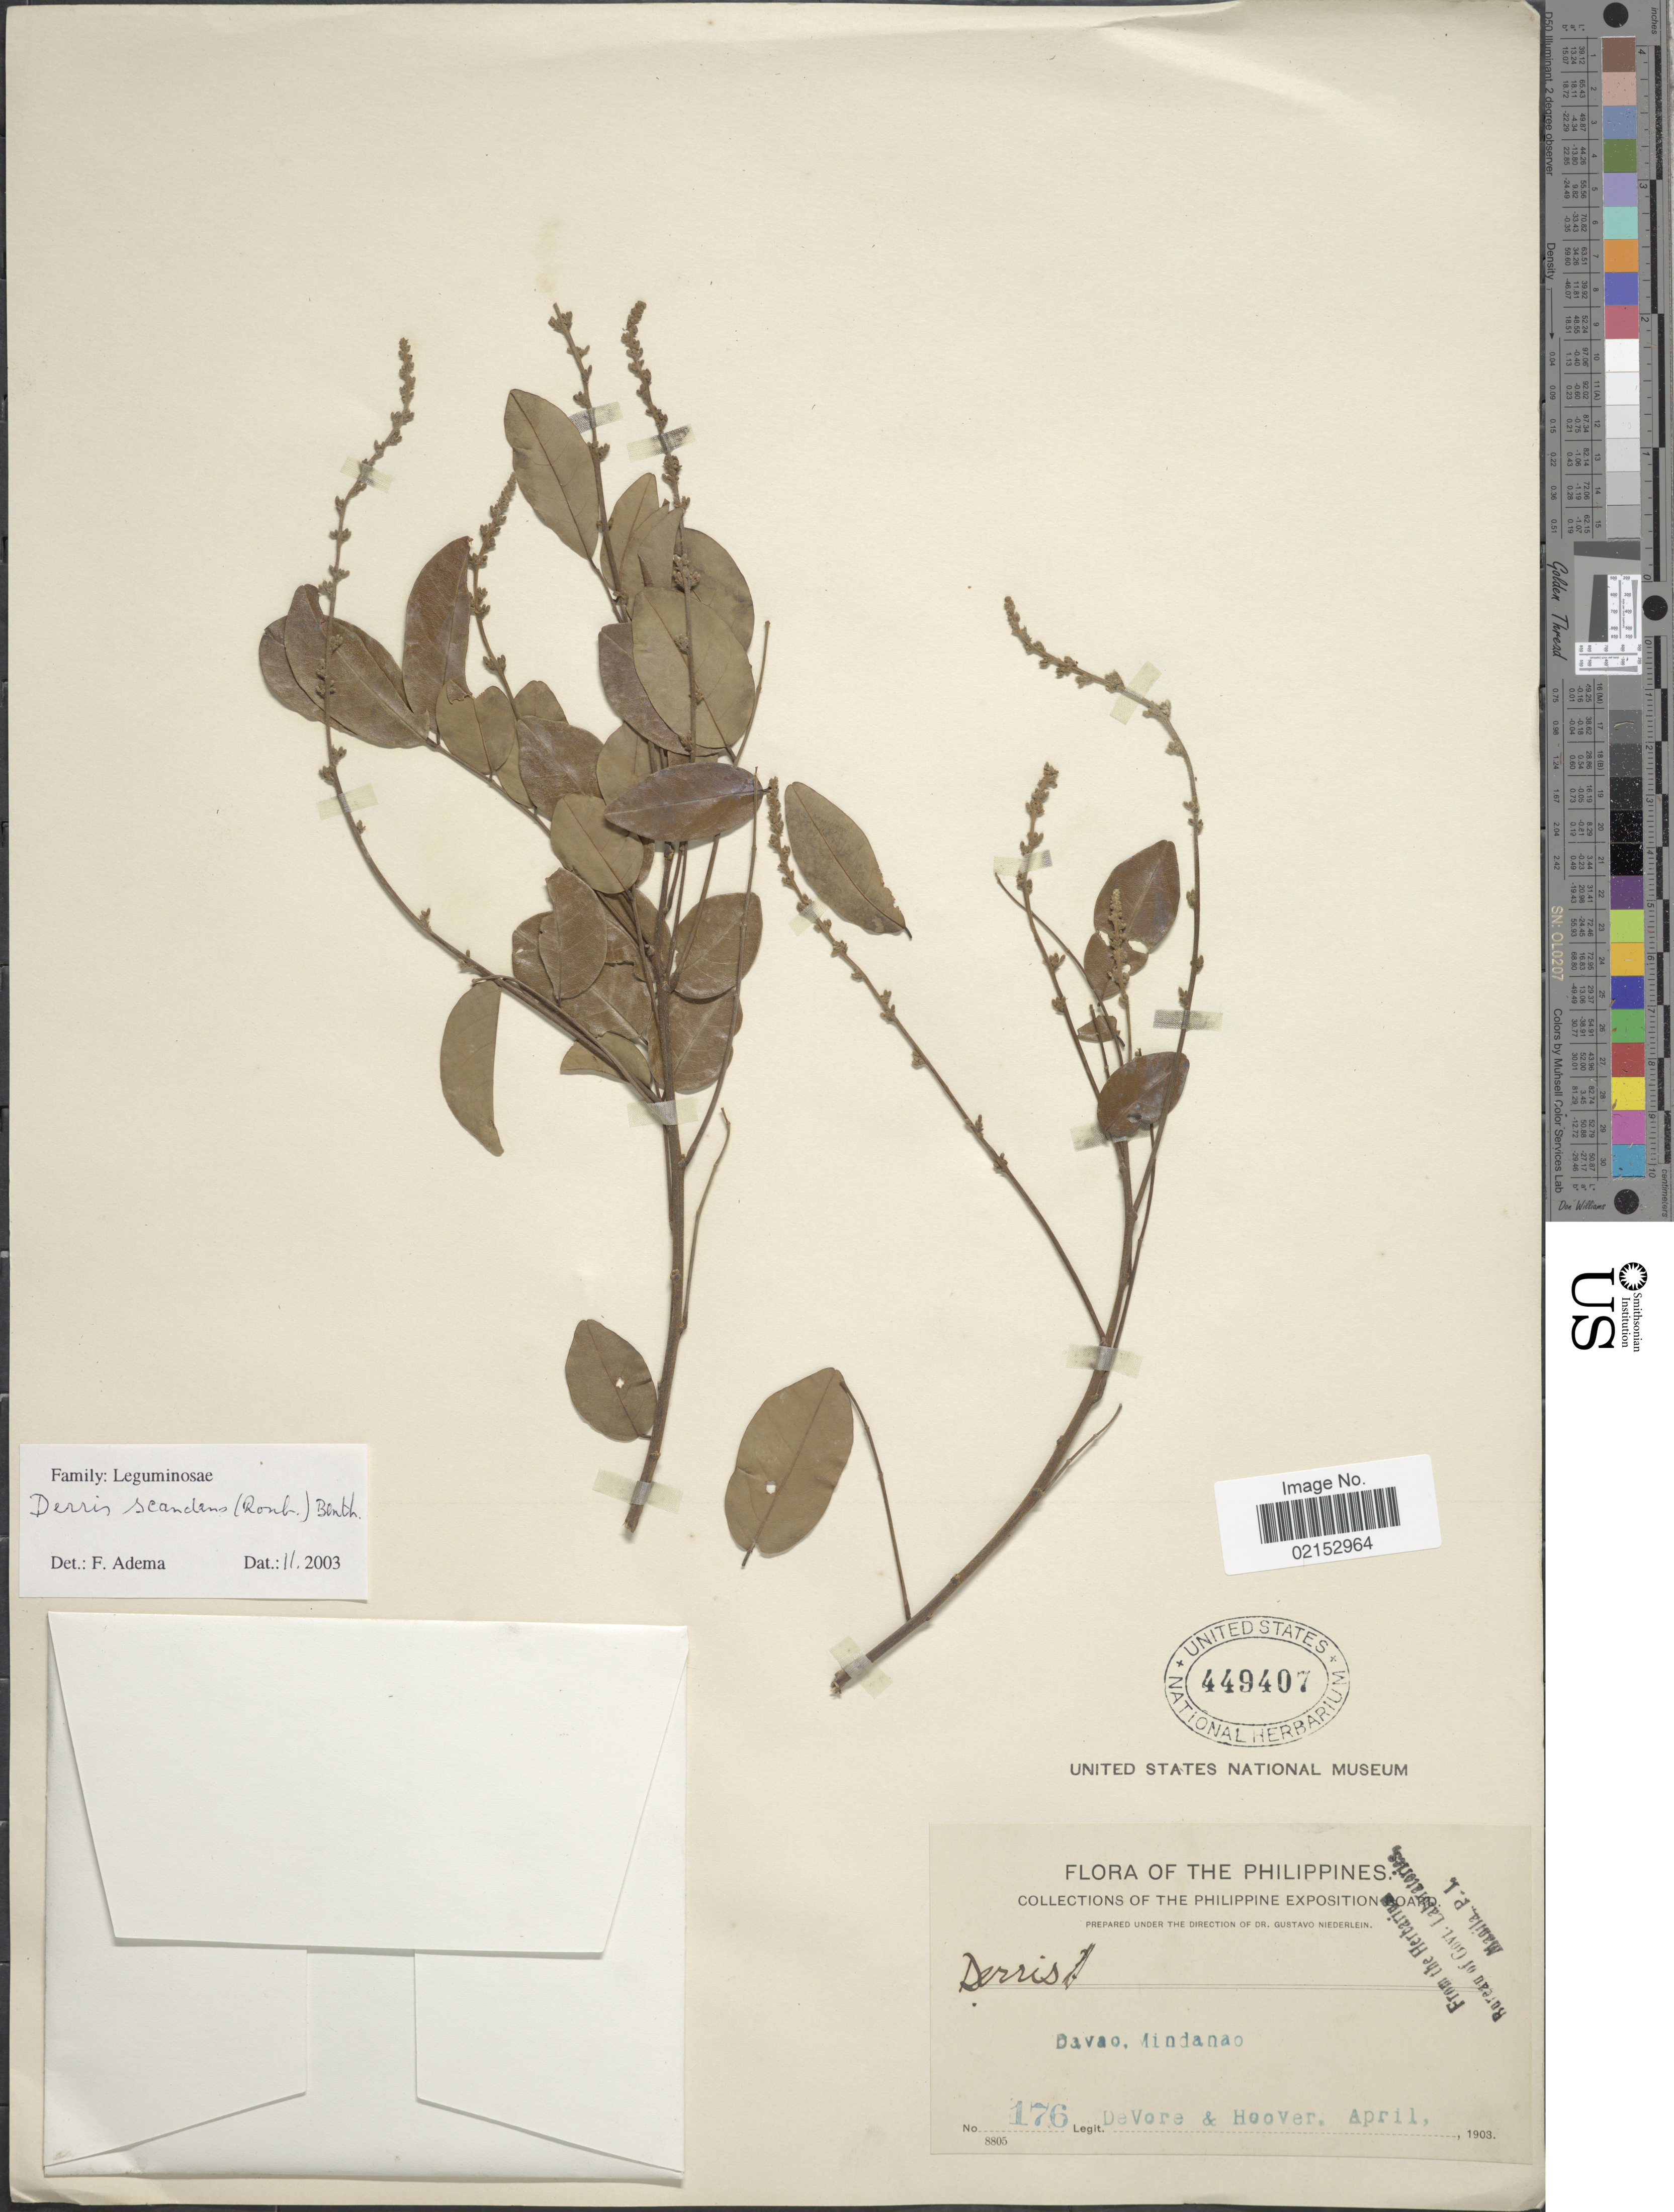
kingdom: Plantae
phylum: Tracheophyta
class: Magnoliopsida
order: Fabales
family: Fabaceae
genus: Brachypterum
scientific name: Brachypterum scandens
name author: (Roxb.) Miq.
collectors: -. DeVore & -- Hoover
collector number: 176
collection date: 1903-04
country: Philippines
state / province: Davao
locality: Mindanao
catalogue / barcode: US 449407